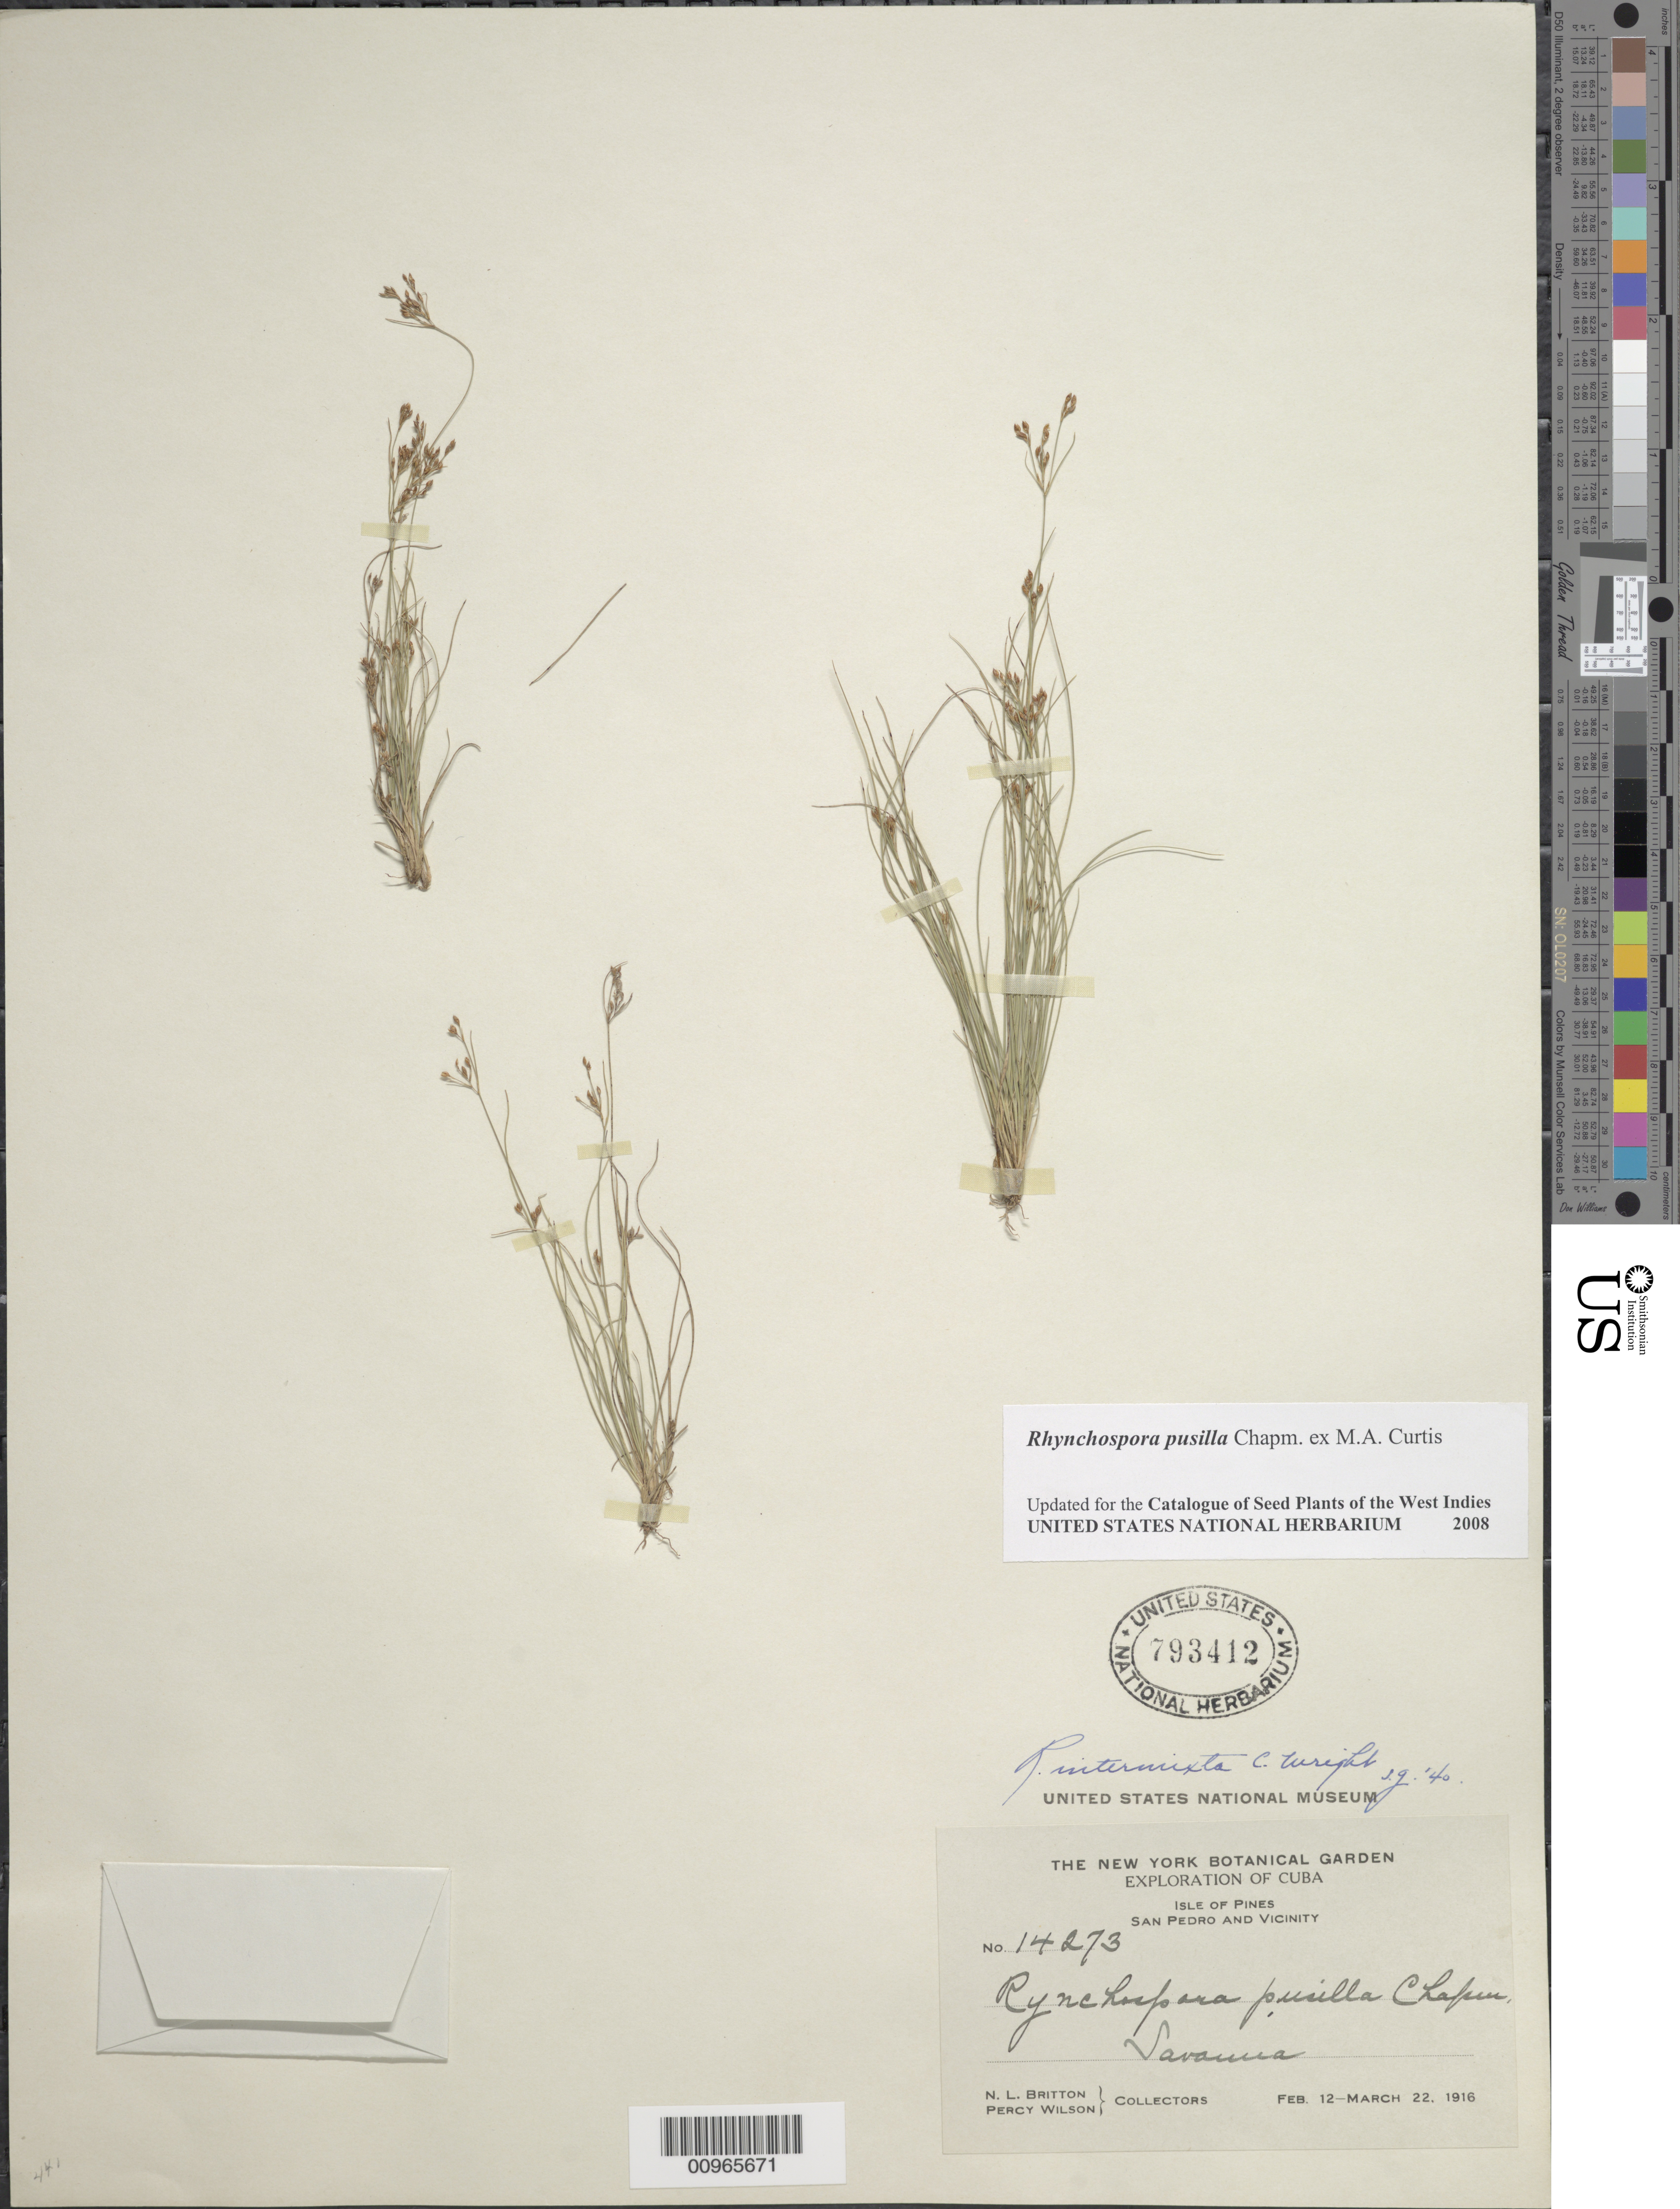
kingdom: Plantae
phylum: Tracheophyta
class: Liliopsida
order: Poales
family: Cyperaceae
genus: Rhynchospora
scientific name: Rhynchospora intermixta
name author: C. Wright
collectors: N. Britton & P. Wilson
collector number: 14273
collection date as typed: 12 Feb 1916 to 22 Mar 1916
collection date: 1916-02-12/1916-03-22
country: Cuba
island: Isla de la Juventud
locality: San Pedro and vicinity, savanna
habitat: Savanna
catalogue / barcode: US 793412